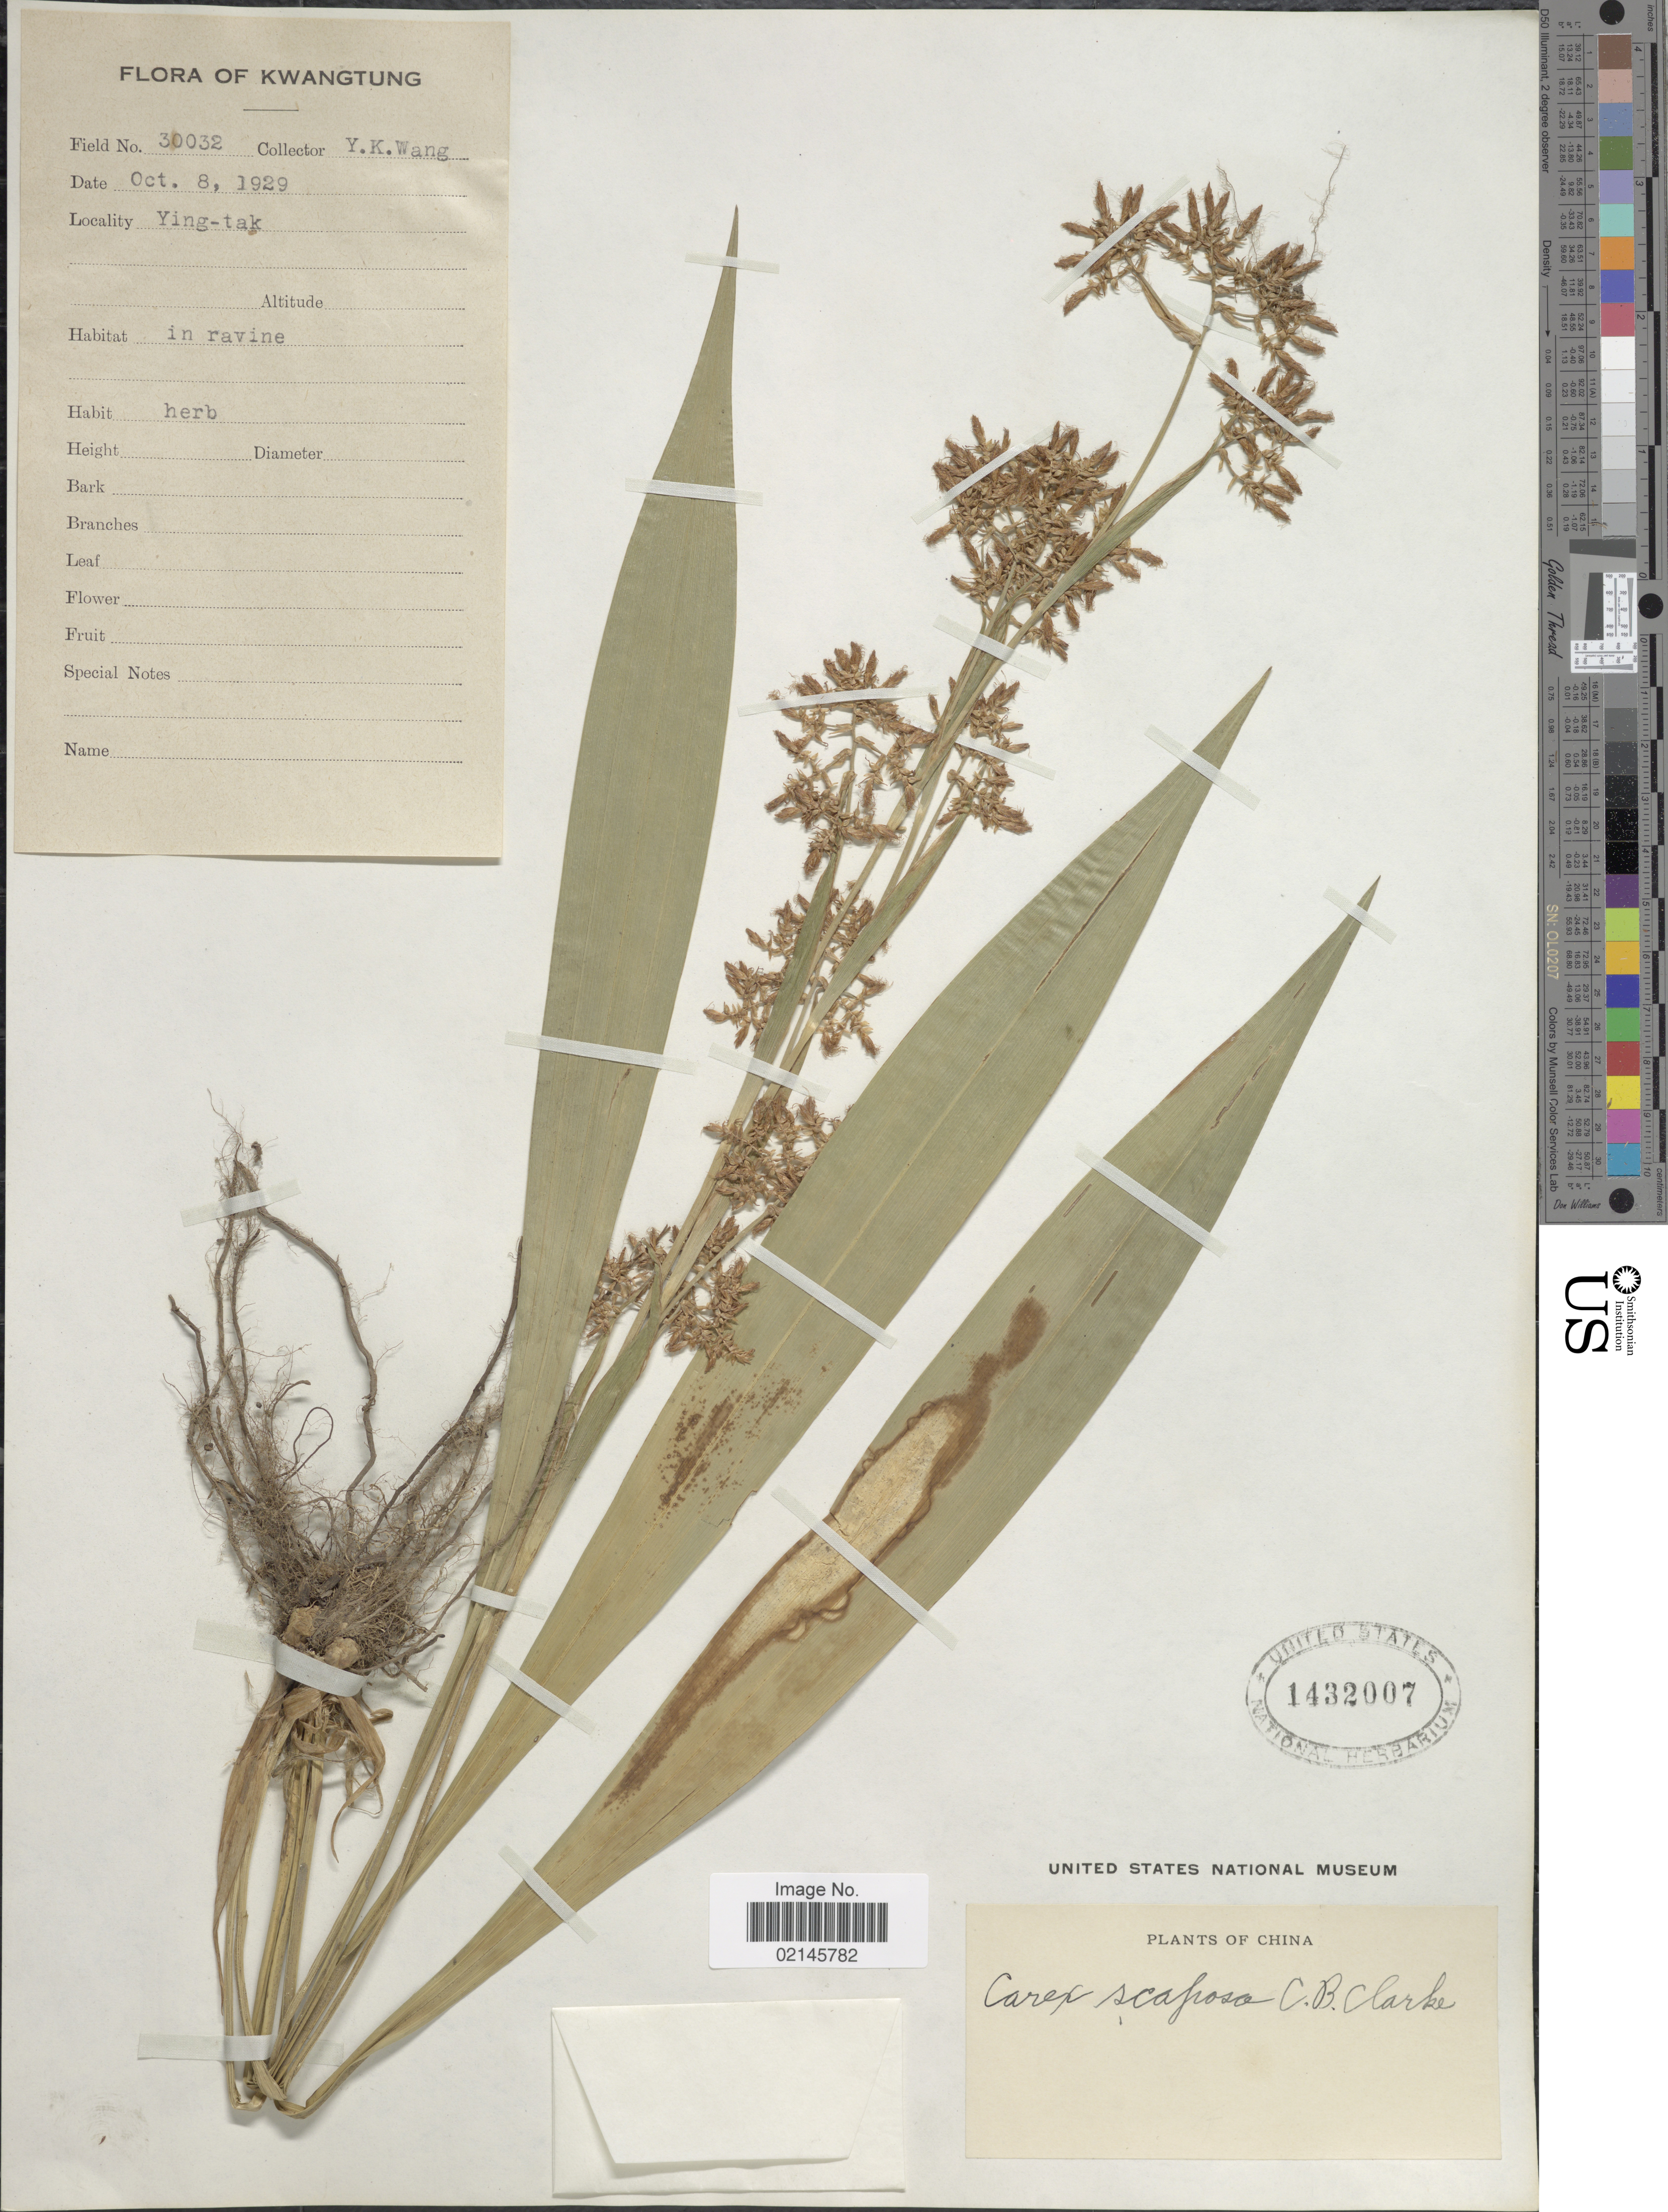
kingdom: Plantae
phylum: Tracheophyta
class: Liliopsida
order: Poales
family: Cyperaceae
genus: Carex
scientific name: Carex scaposa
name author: C.B. Clarke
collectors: Y. Wang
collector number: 30032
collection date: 1929-10-08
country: China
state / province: Guangdong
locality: Kwangtung. Ying-tak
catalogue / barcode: US 1432007